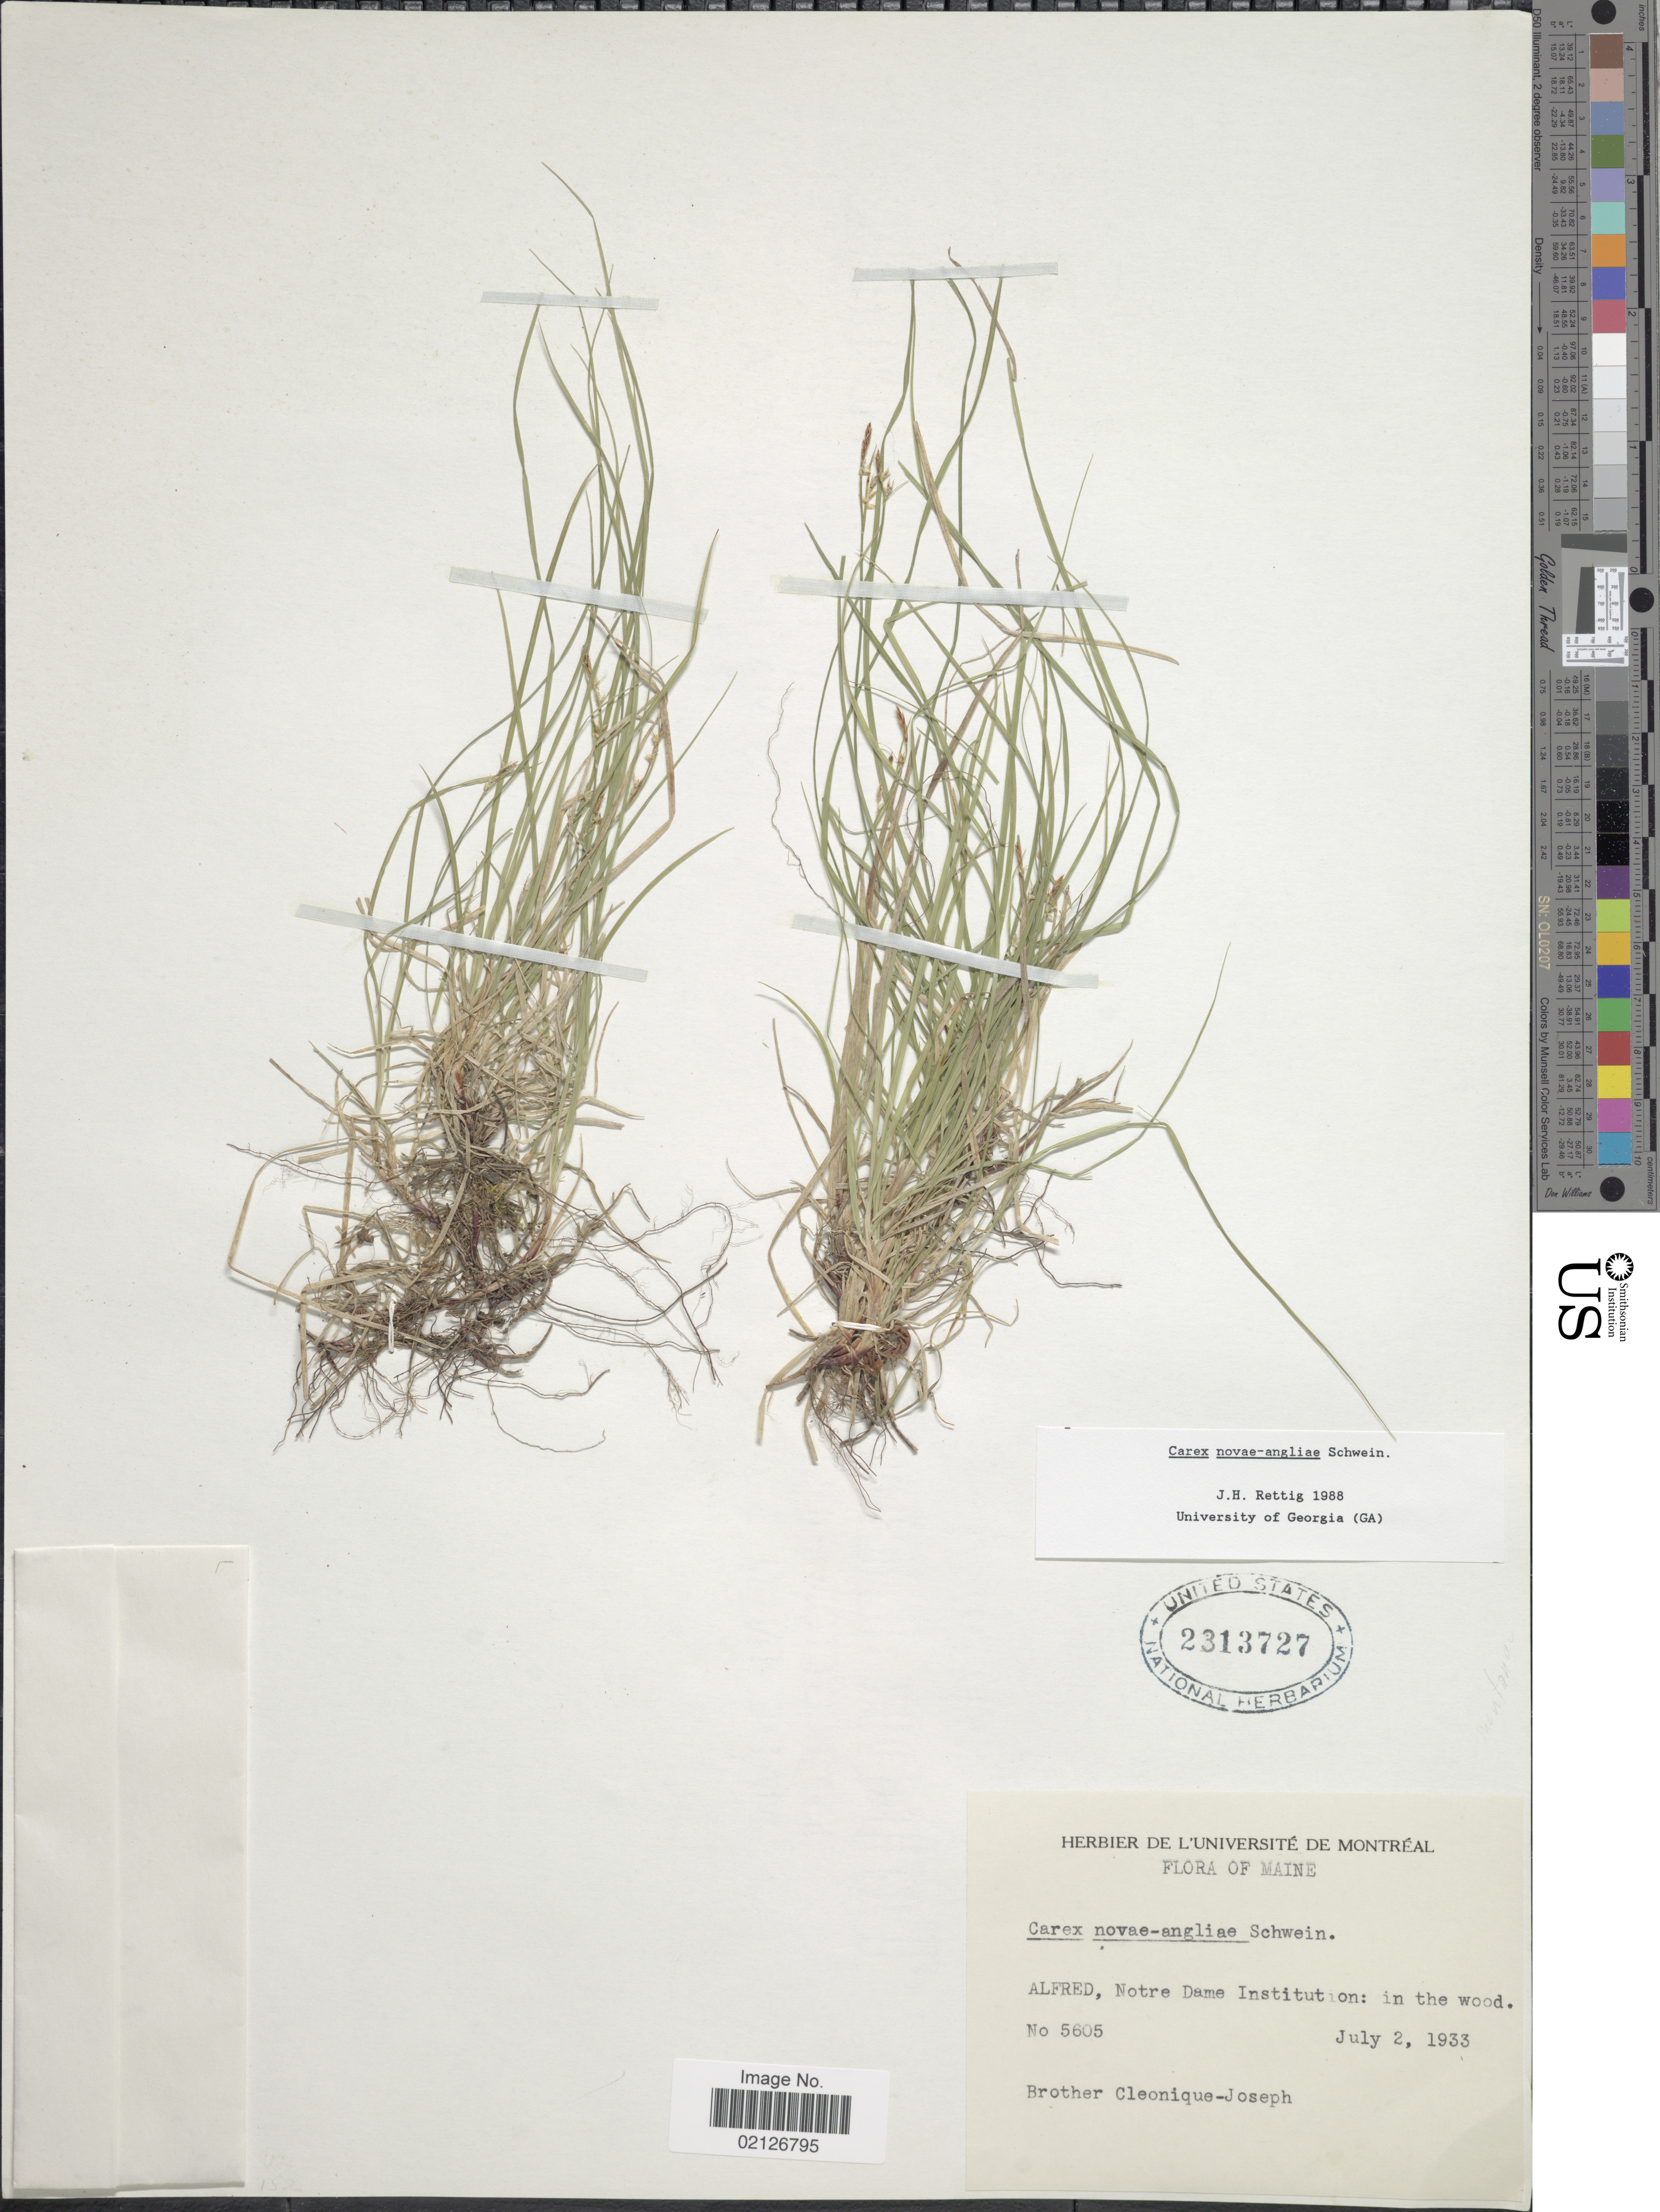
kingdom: Plantae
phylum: Tracheophyta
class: Liliopsida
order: Poales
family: Cyperaceae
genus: Carex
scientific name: Carex novae-angliae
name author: Schwein.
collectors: Bro. Cleonique-Joseph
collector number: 5605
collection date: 1933-07-02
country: United States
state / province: Maine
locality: Alfred, Notre Dame Insitution: in the wood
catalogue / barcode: US 2313727